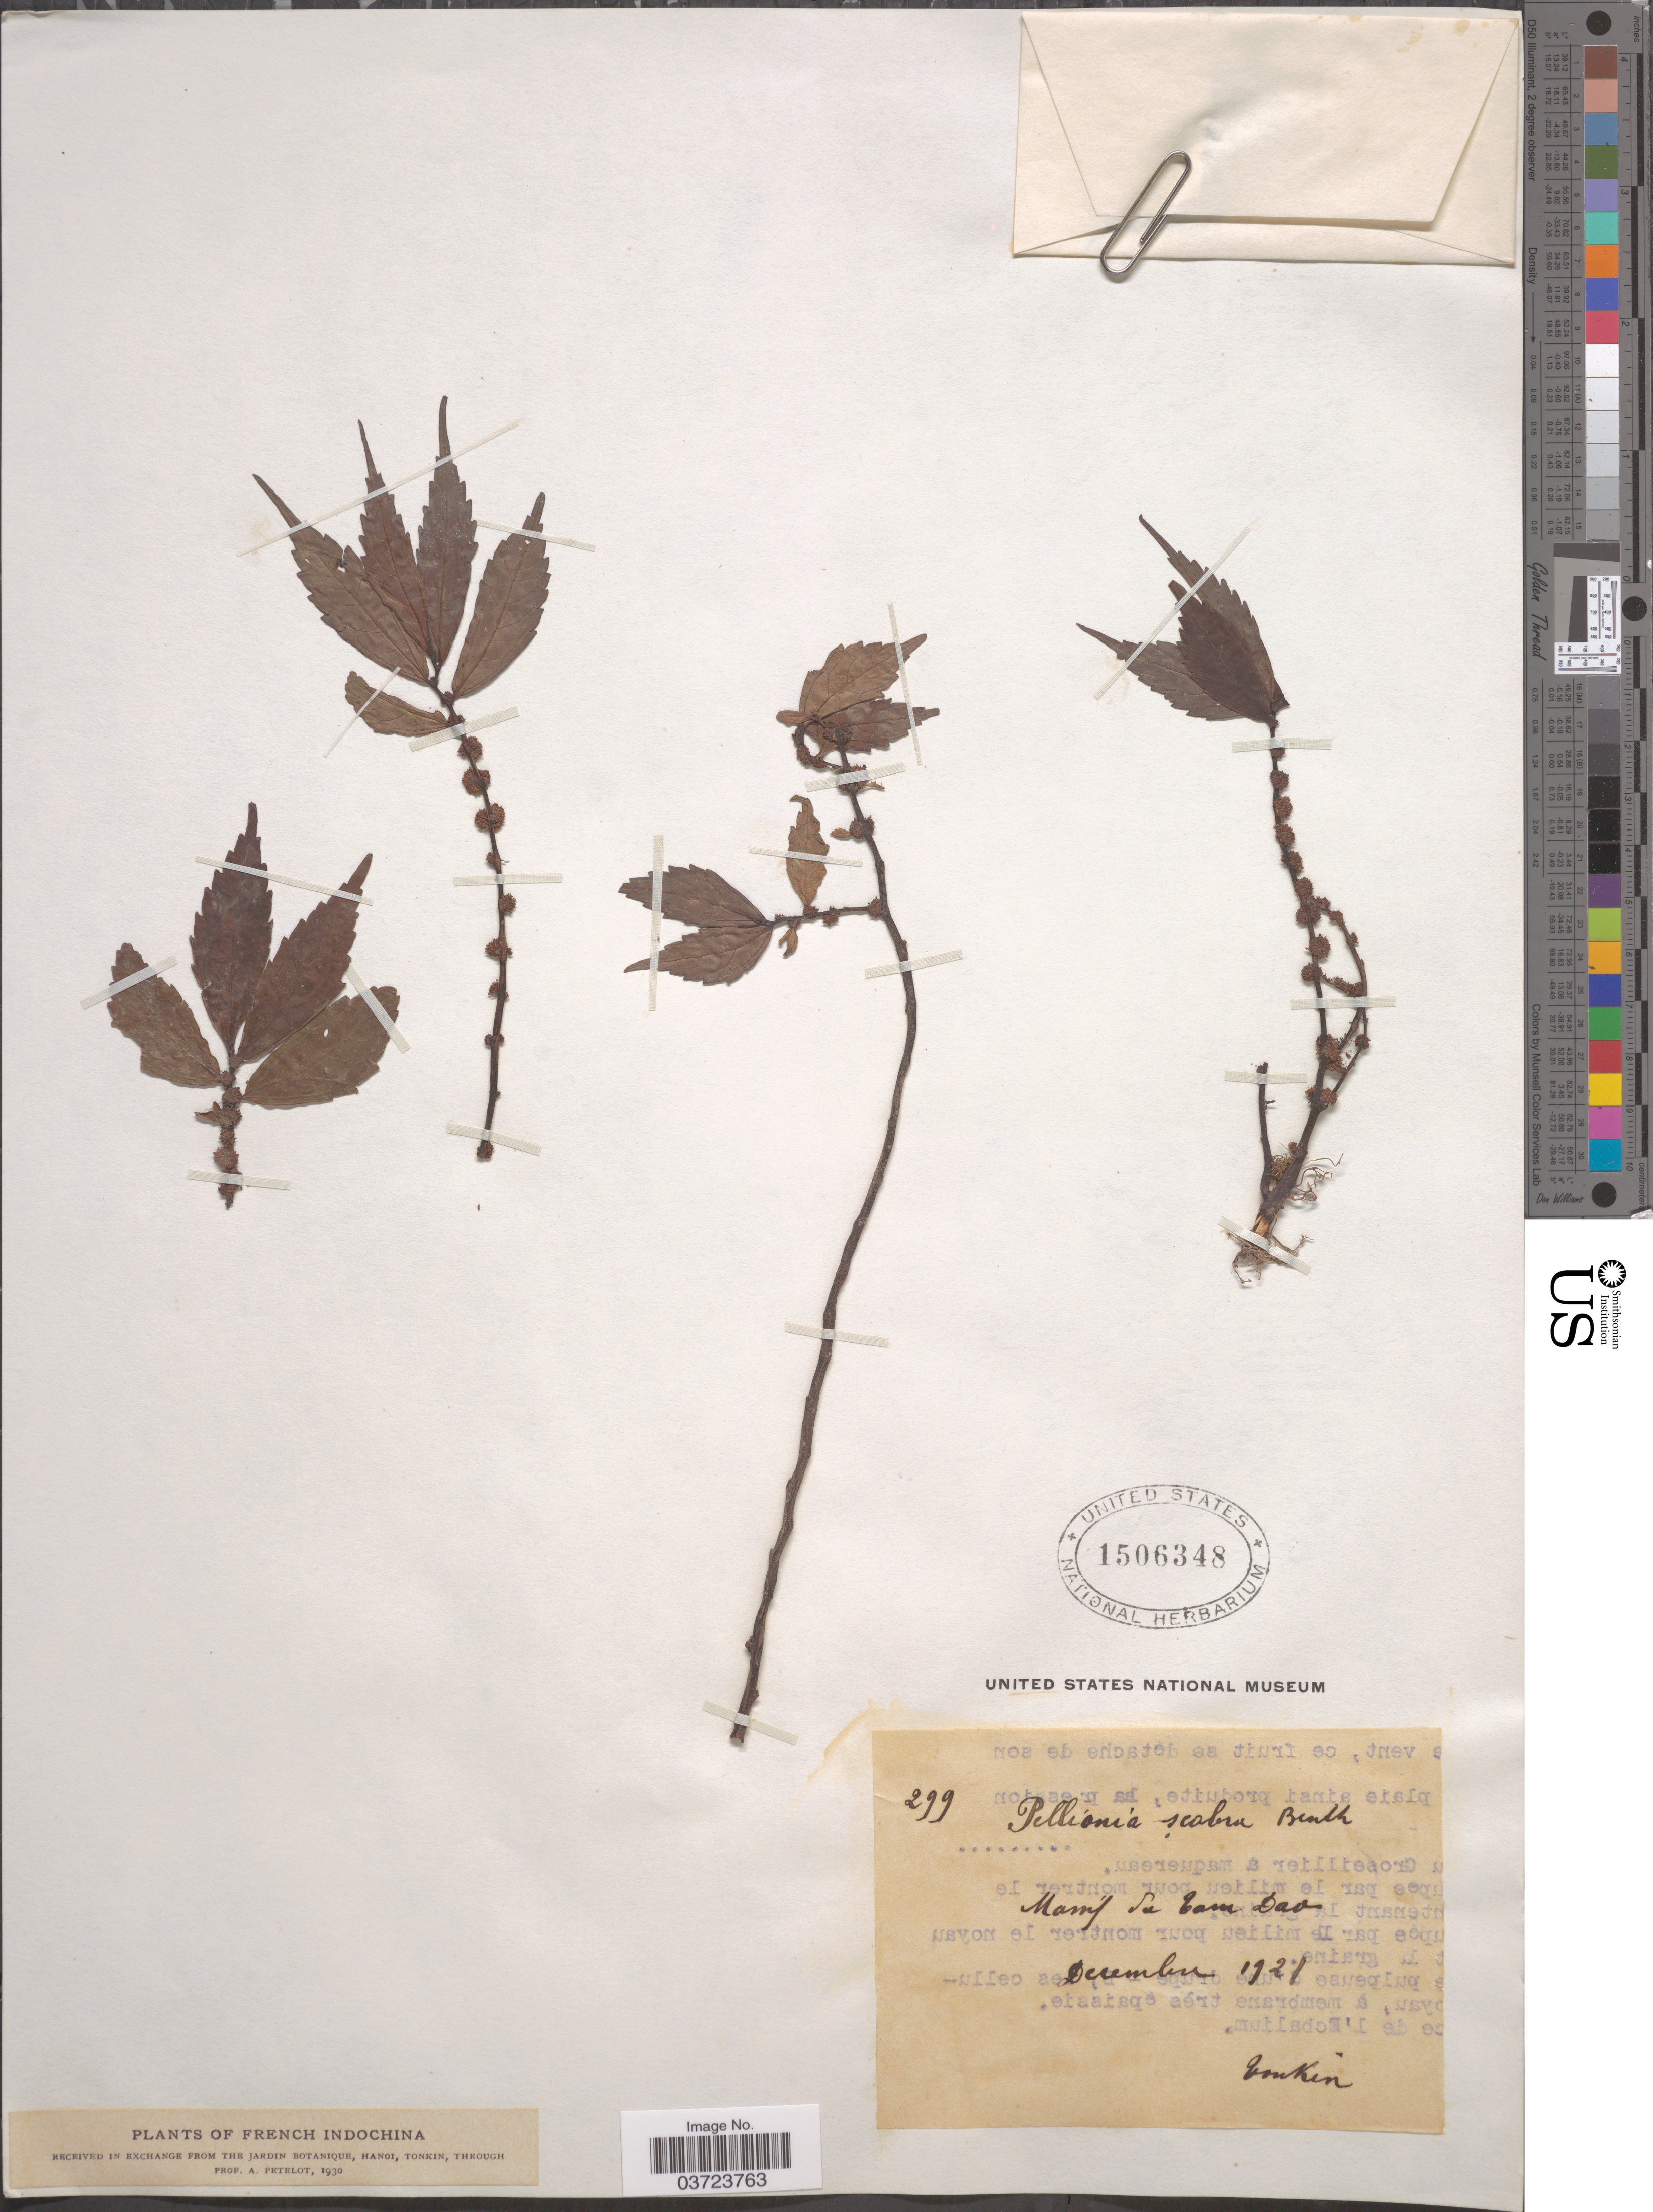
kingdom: Plantae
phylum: Tracheophyta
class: Magnoliopsida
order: Rosales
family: Urticaceae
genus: Pellionia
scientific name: Pellionia scabra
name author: Benth.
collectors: P. A. Pételot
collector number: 299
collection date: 1921-12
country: Vietnam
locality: Massif du Tam Dao. French Indochina.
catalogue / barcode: US 1506348